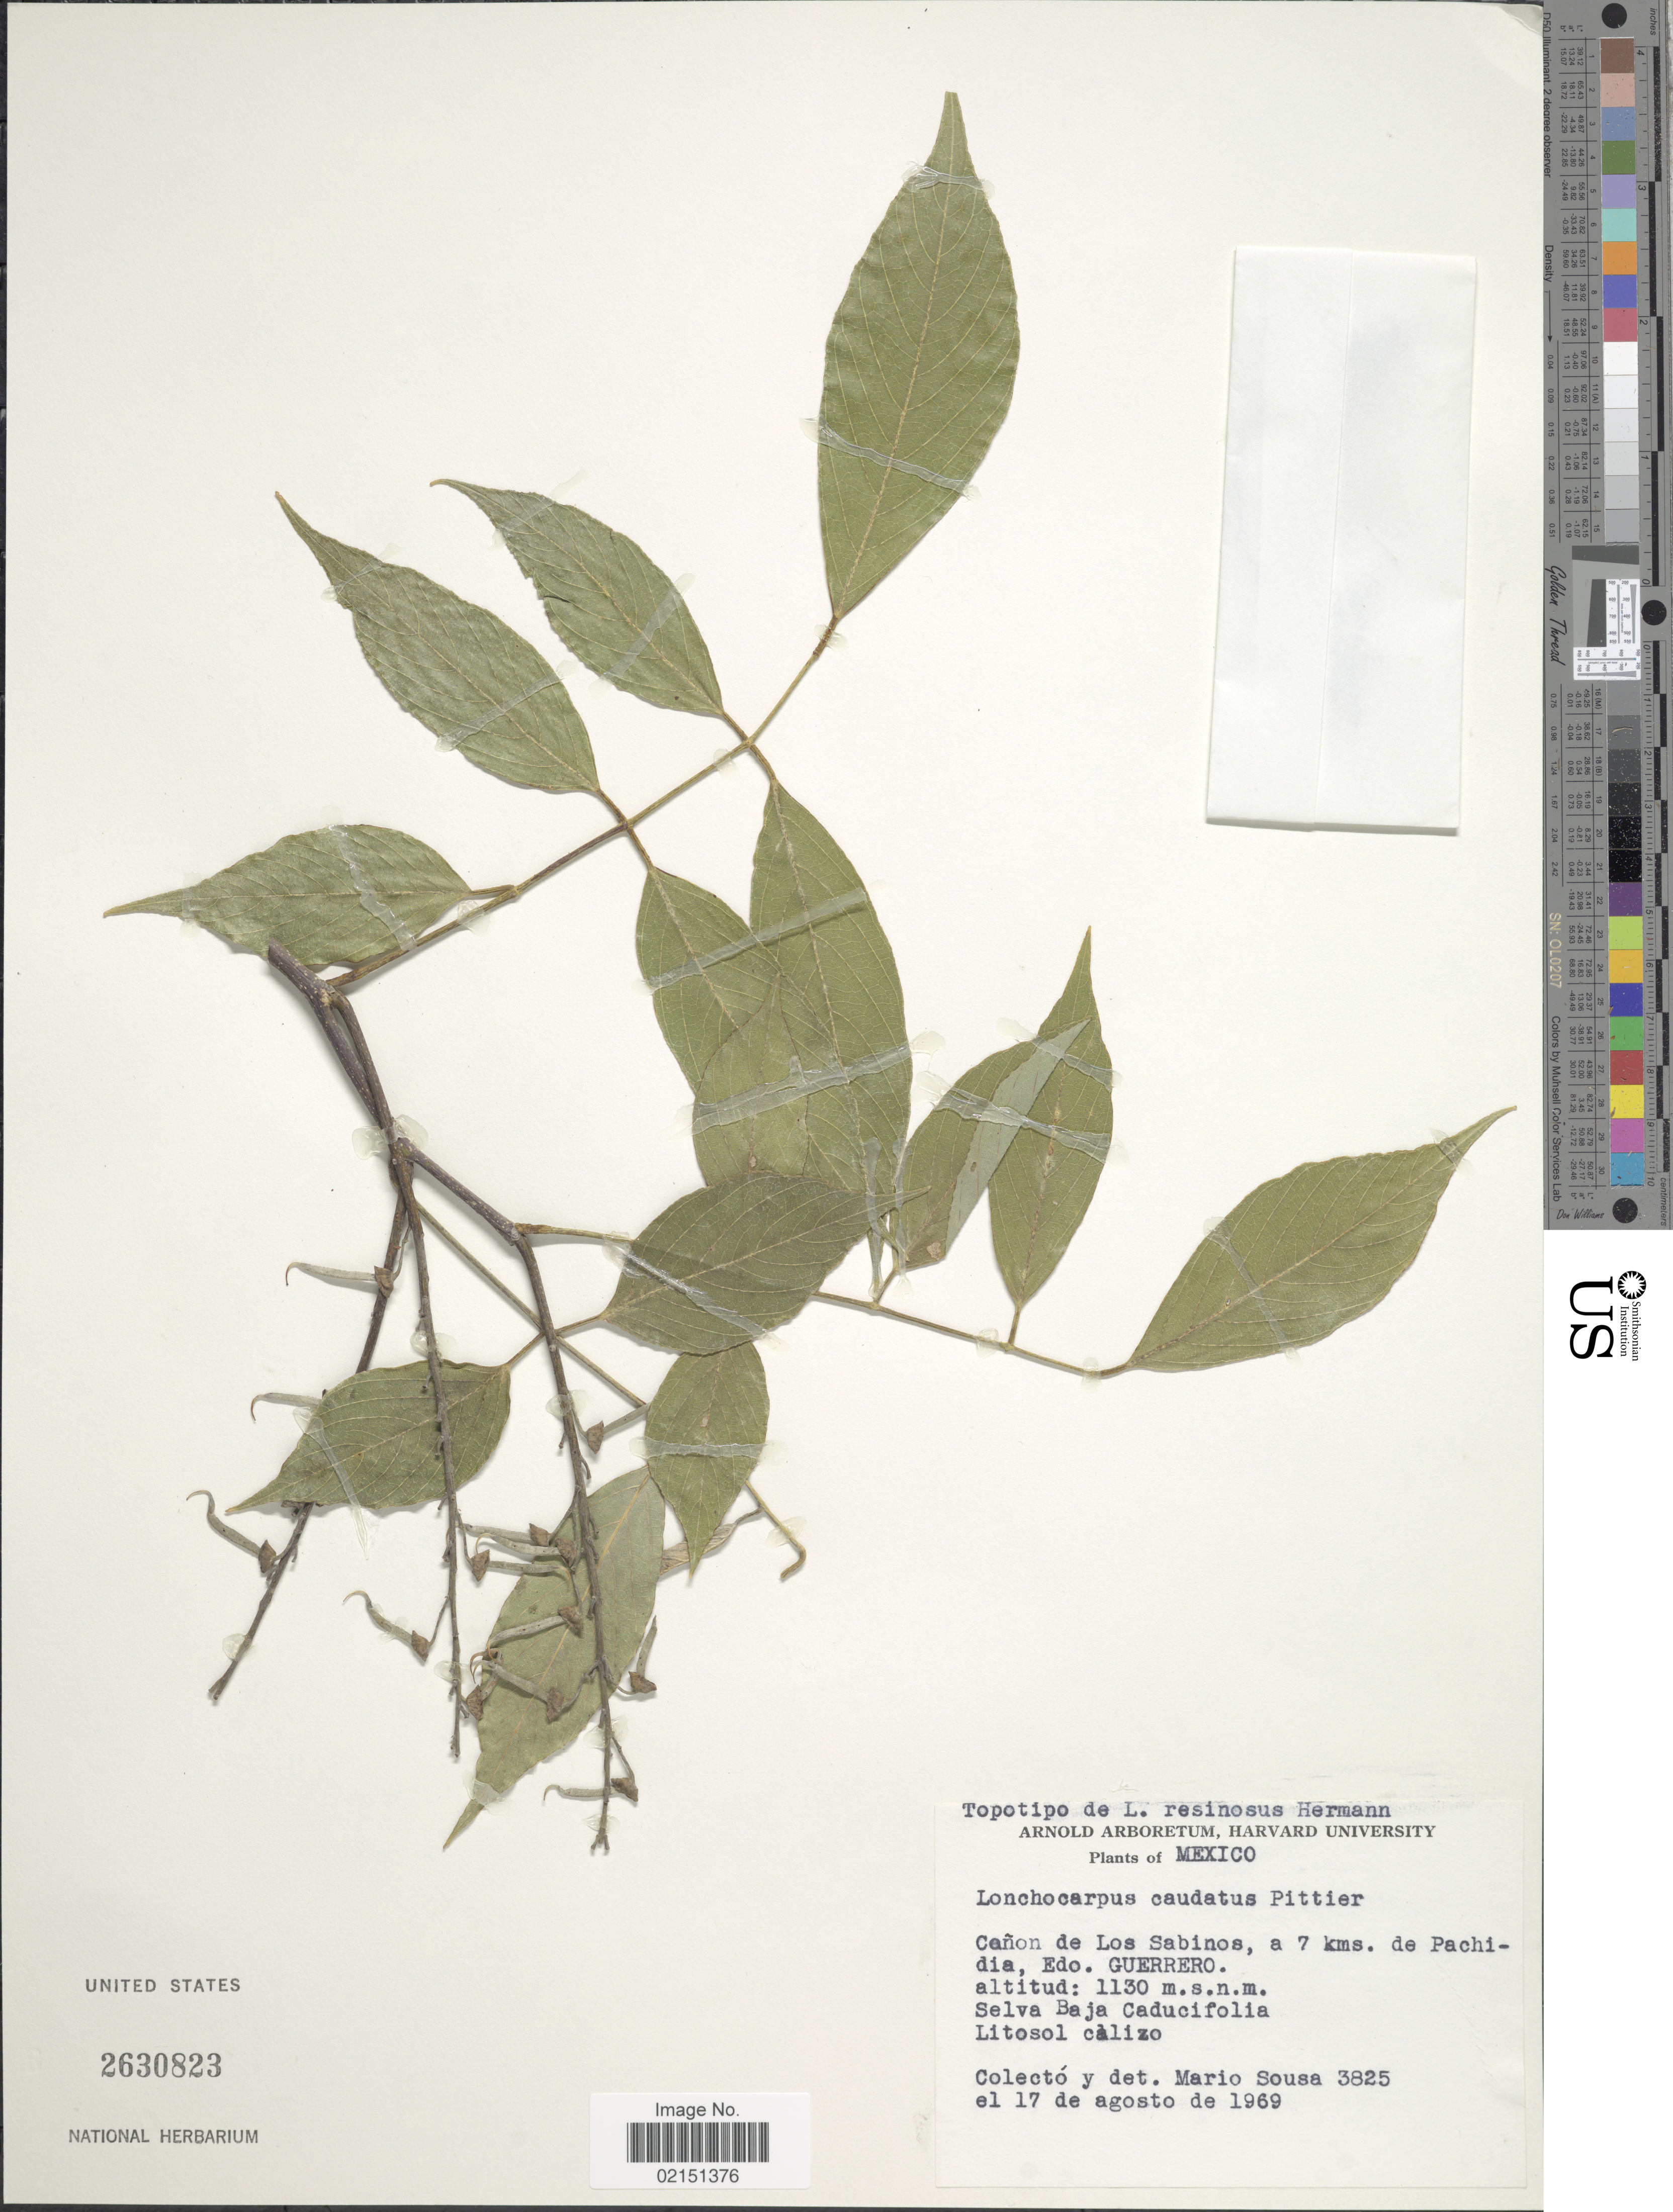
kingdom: Plantae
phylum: Tracheophyta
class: Magnoliopsida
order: Fabales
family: Fabaceae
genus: Lonchocarpus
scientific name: Lonchocarpus caudatus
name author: Pittier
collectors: M. Sousa S.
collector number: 3825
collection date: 1969-08-17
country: Mexico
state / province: Guerrero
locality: Canon de Los Sabinos, 7 kms. de Pachidia, Edo. Guerrero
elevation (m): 1130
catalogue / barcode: US 2630823